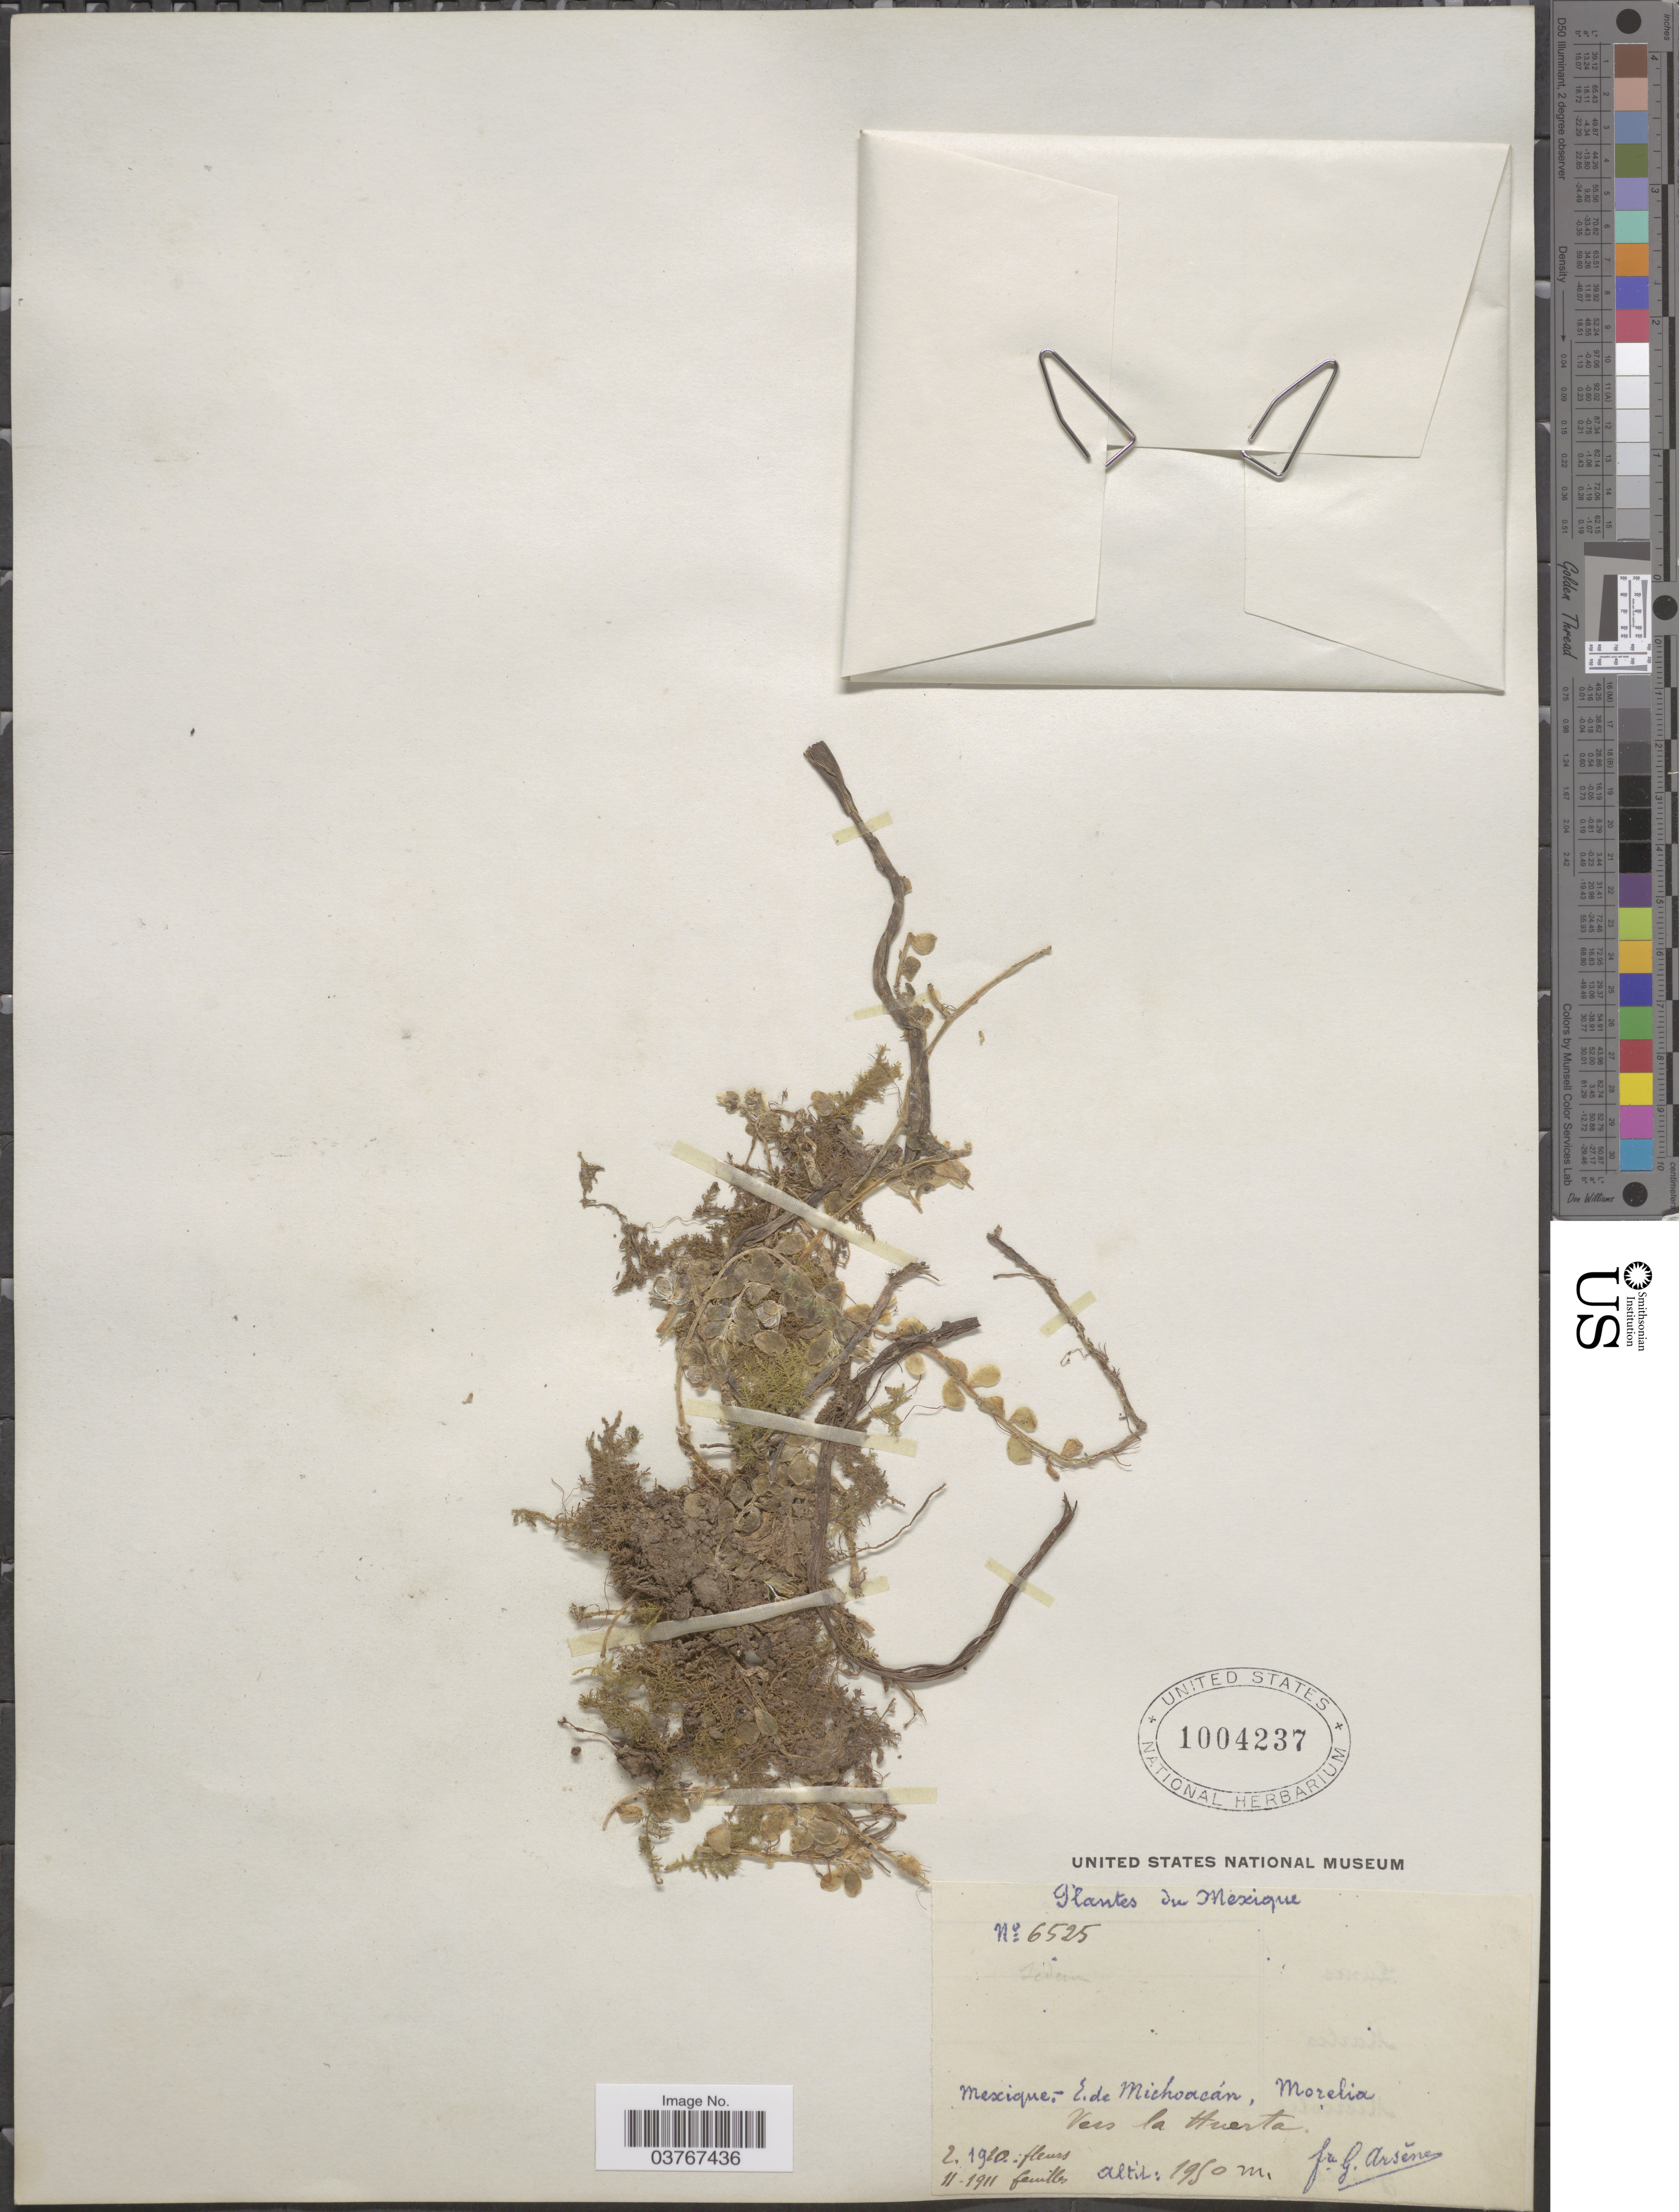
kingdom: Plantae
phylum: Tracheophyta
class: Magnoliopsida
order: Saxifragales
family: Crassulaceae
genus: Sedum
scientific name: Sedum sp.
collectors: Bro. G. Arsène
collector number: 6525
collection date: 1910-02/1911-11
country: Mexico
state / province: Michoacán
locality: E.de Michoacán, Morelia. Vers la Huerta.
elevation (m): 1950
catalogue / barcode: US 1004237